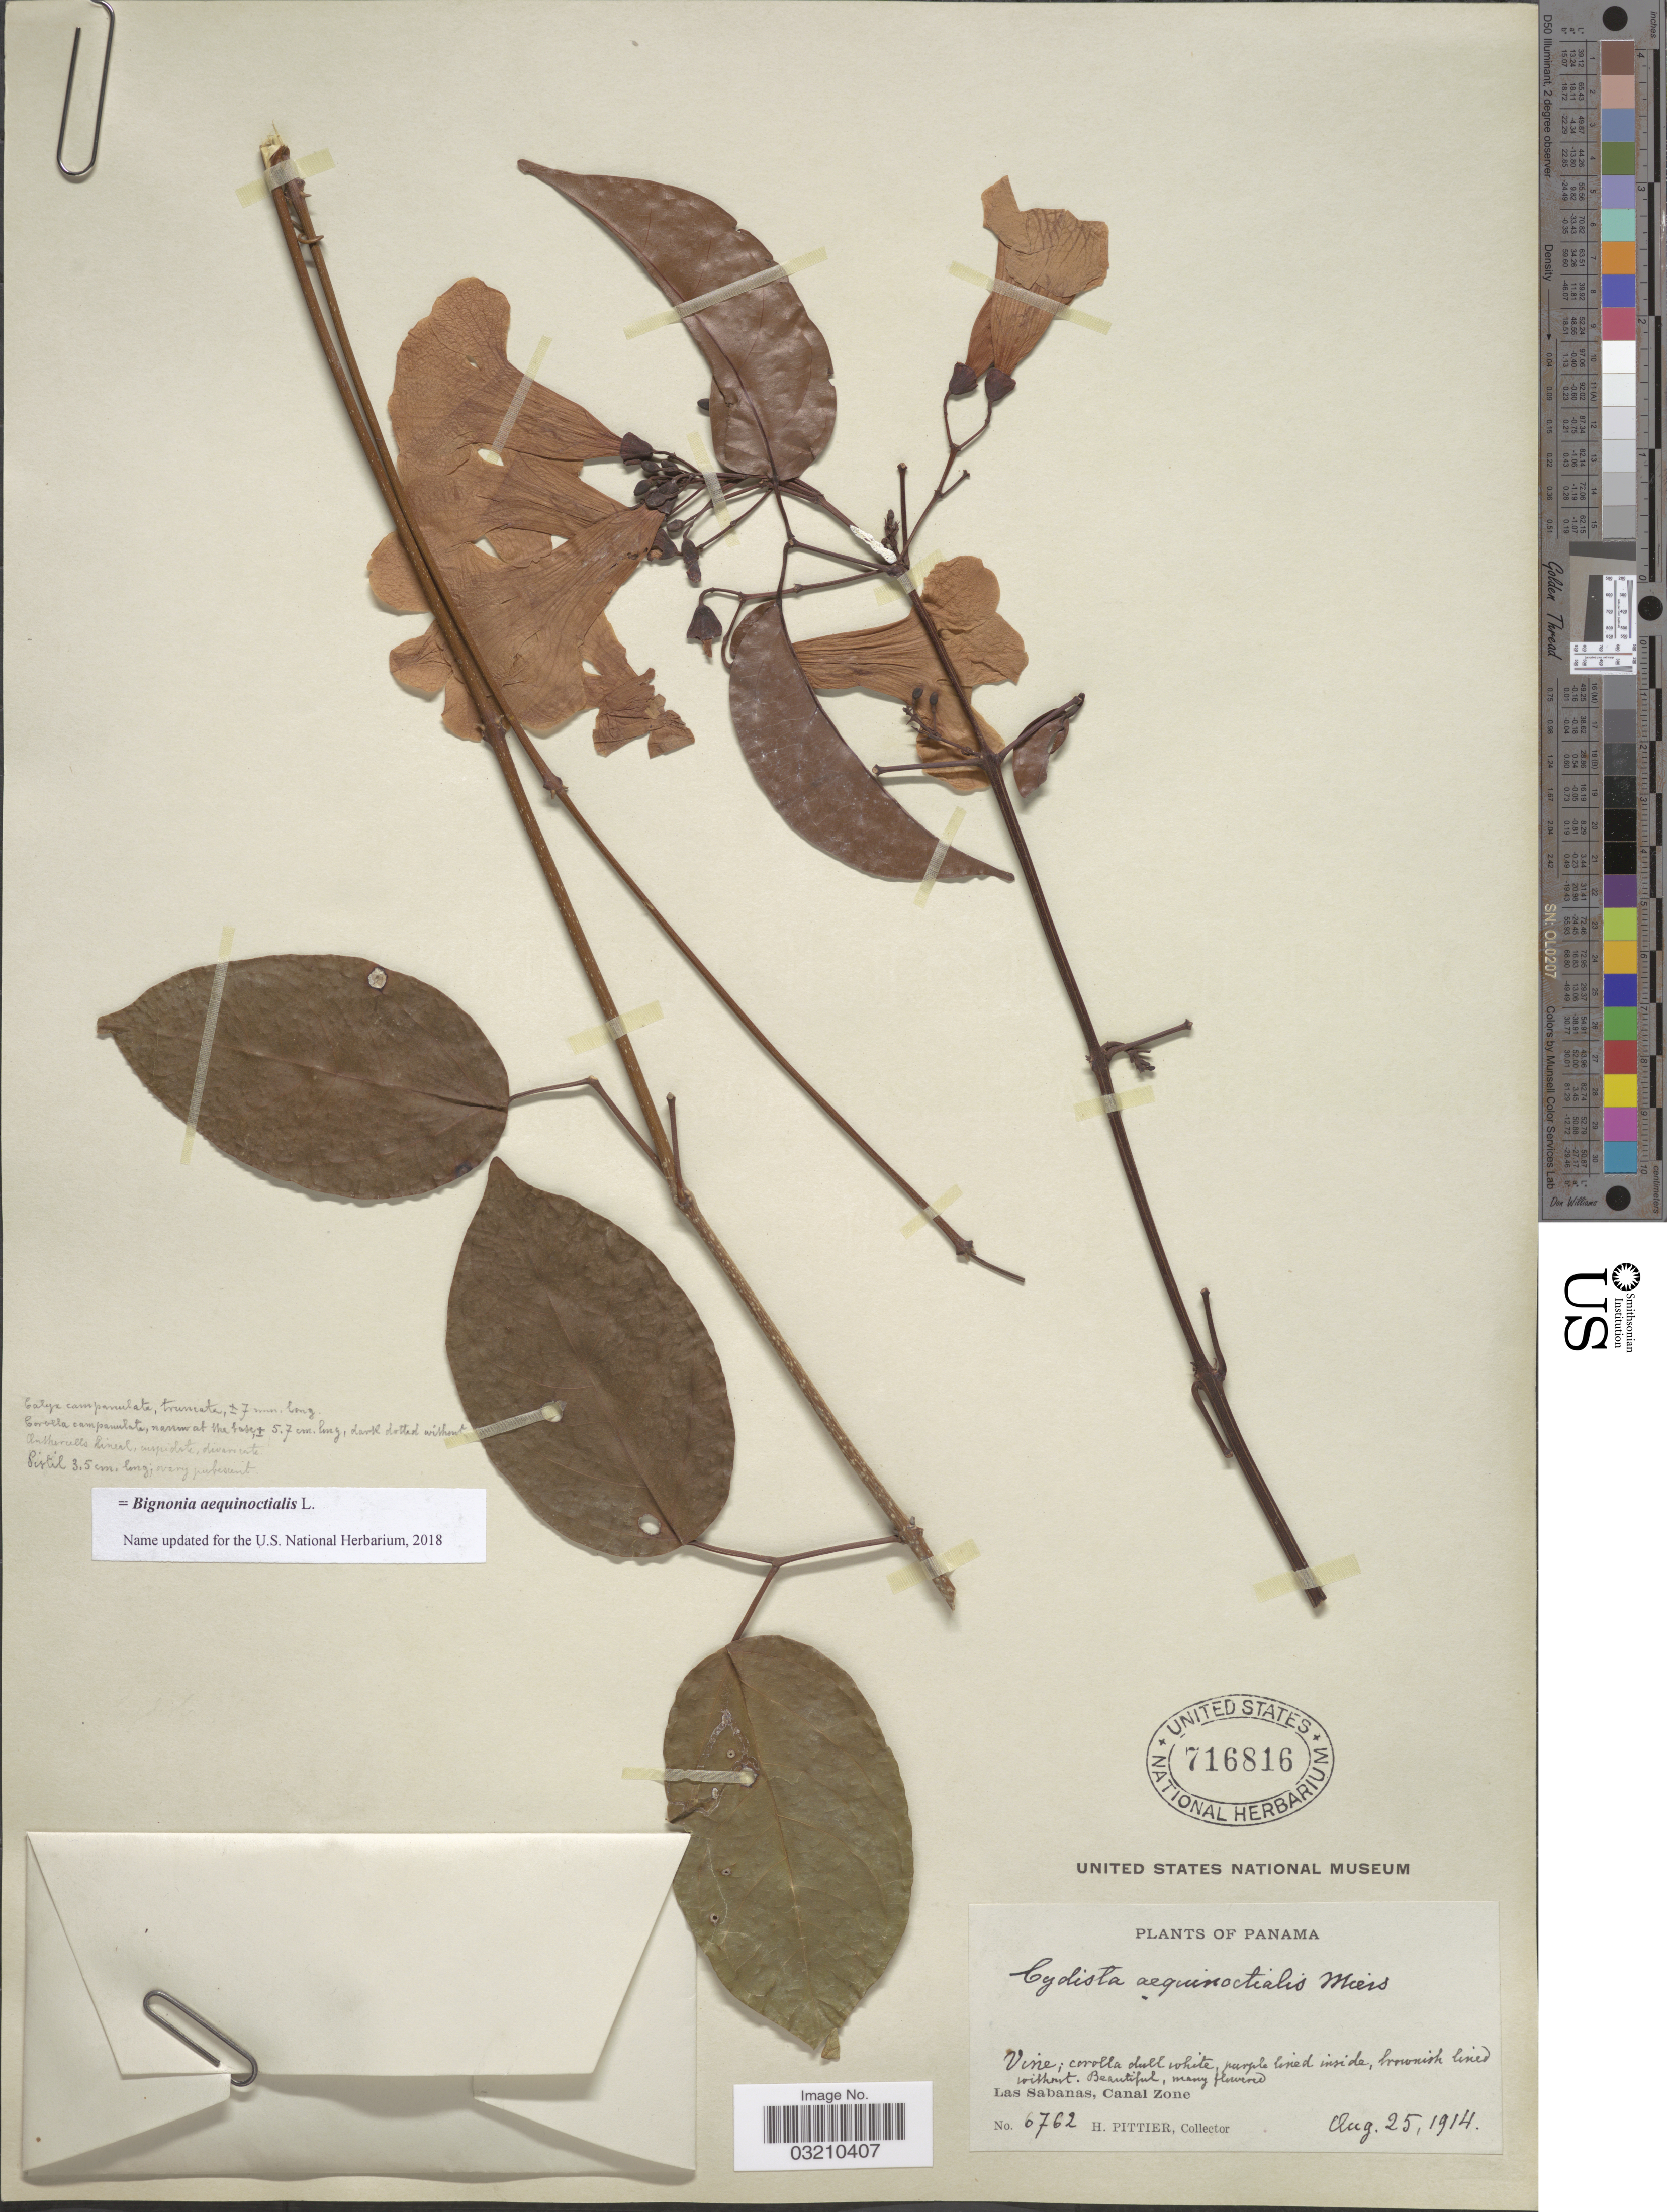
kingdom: Plantae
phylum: Tracheophyta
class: Magnoliopsida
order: Lamiales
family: Bignoniaceae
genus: Bignonia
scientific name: Bignonia aequinoctialis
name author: L.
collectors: H. F. Pittier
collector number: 6762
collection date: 1914-08-25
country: Panama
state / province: Colón / Panamá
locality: Las Sabanas, Canal Zone.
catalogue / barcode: US 716816